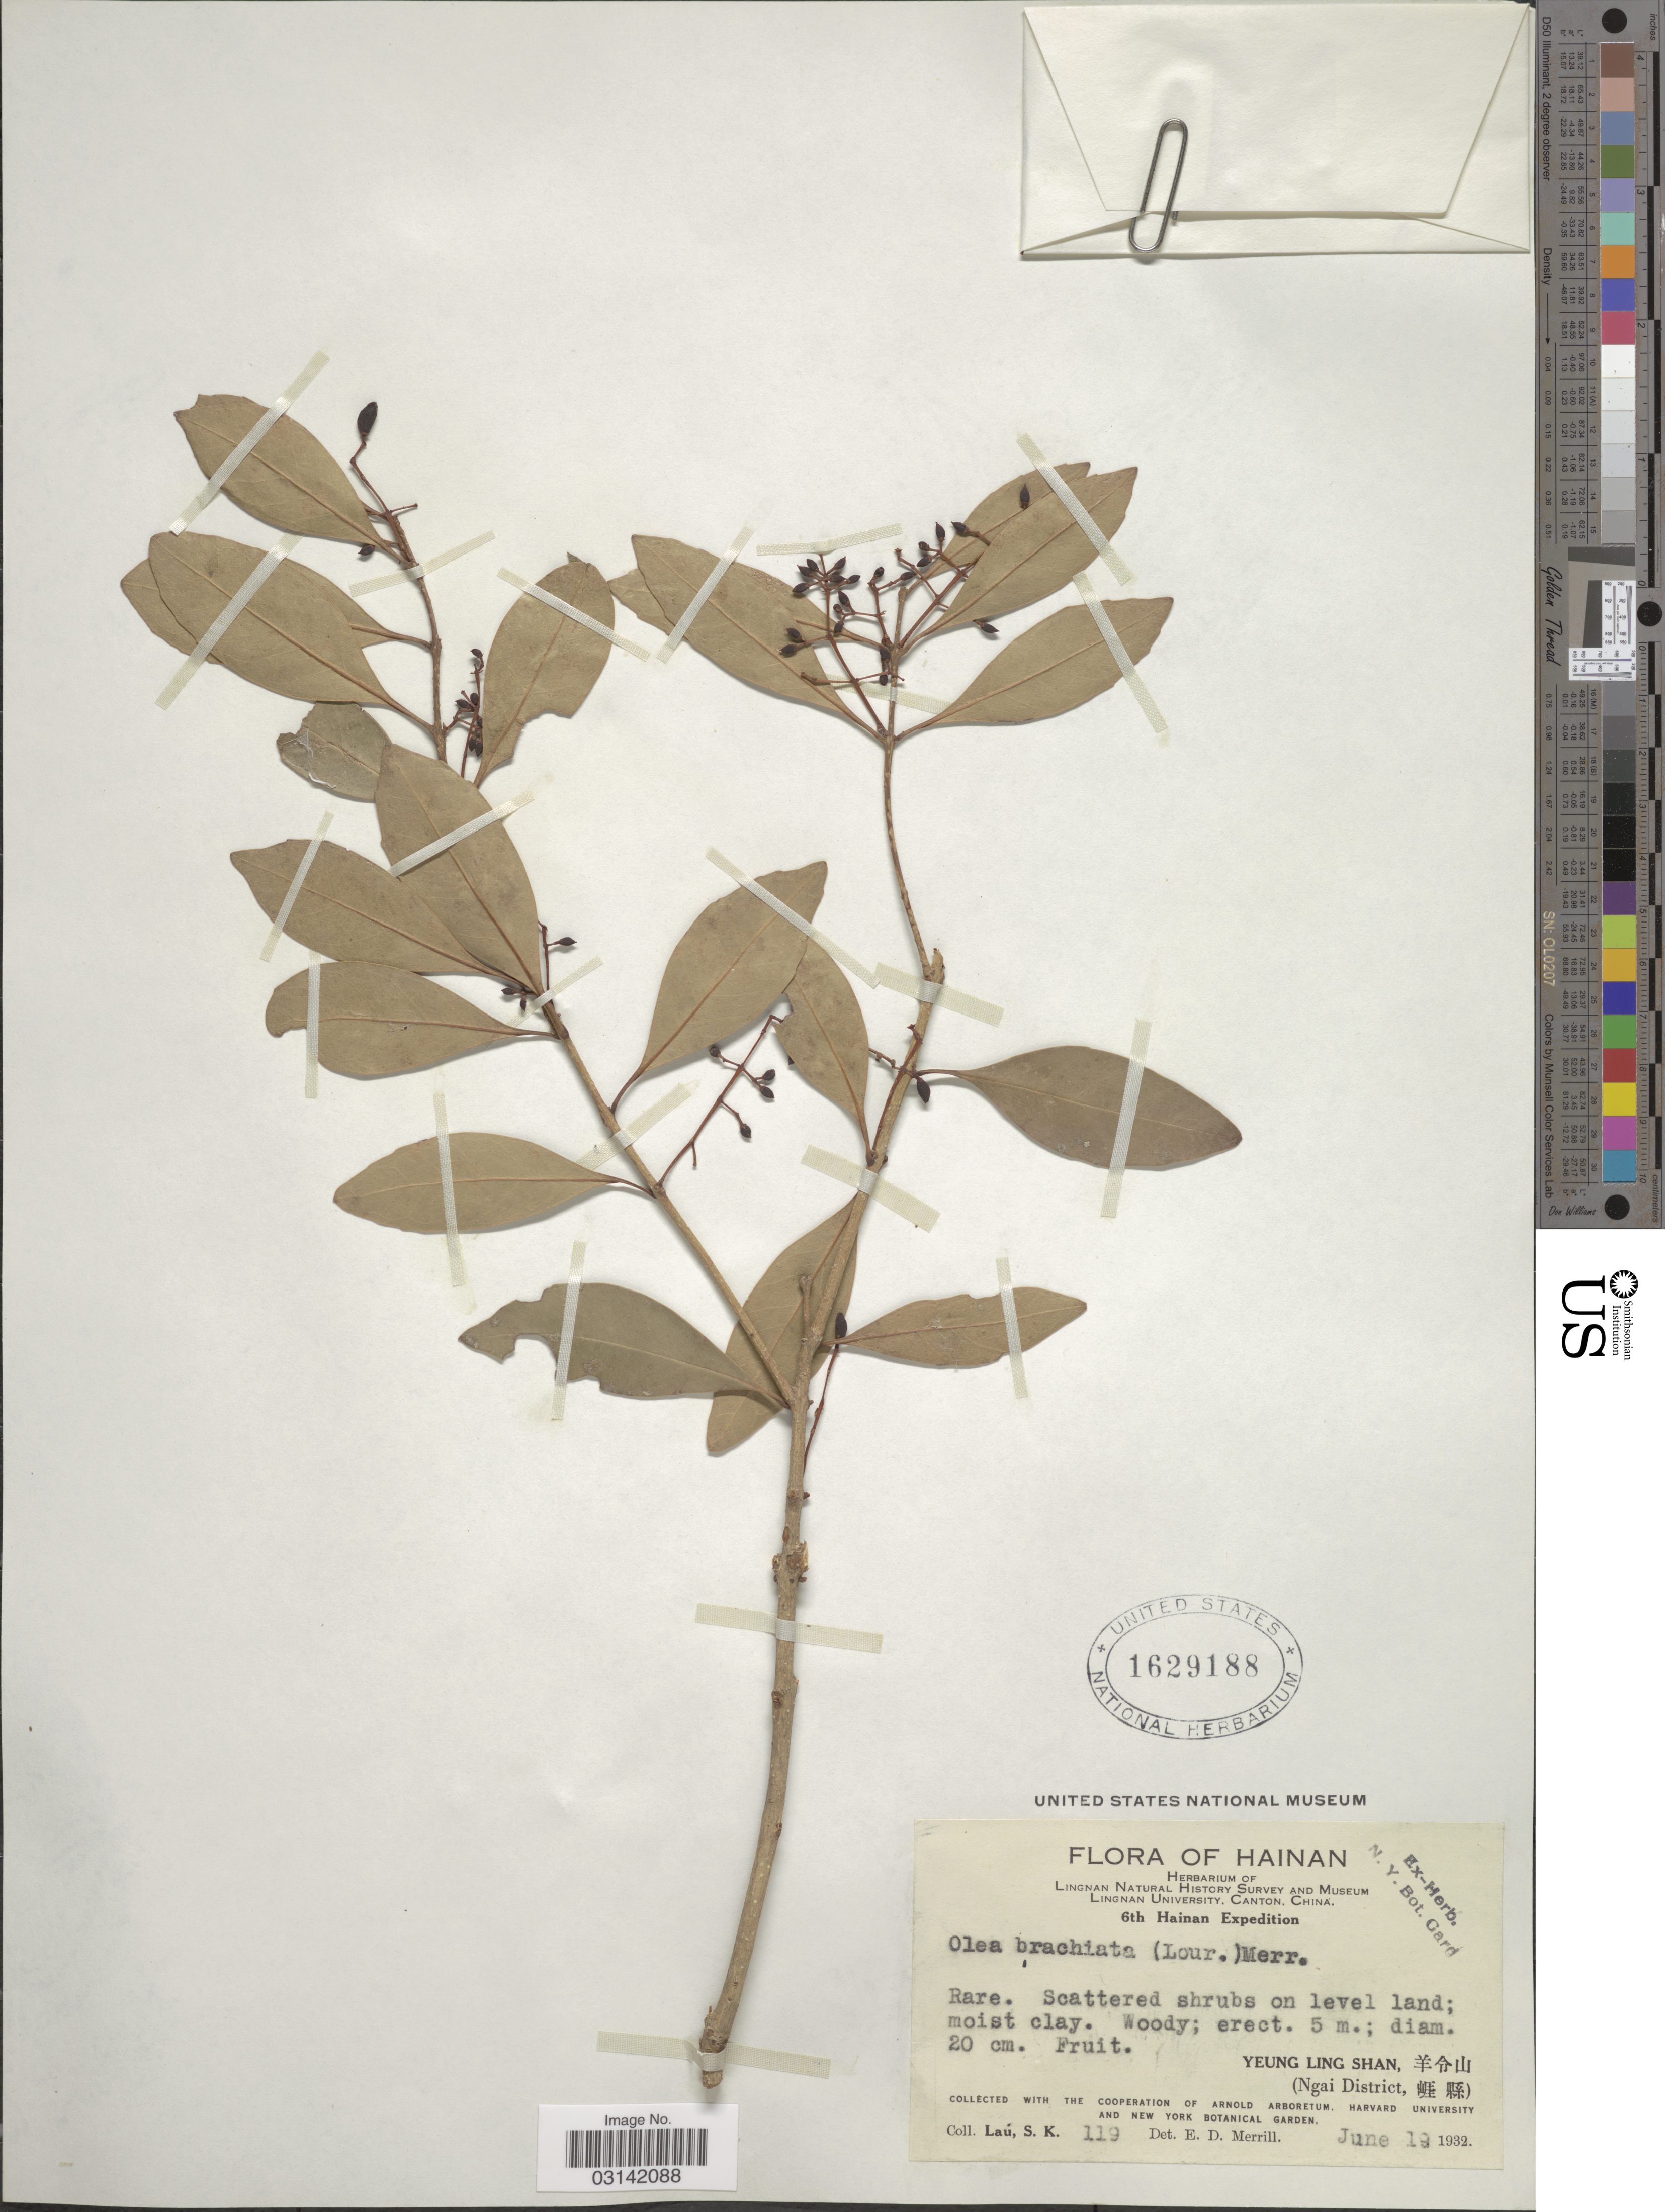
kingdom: Plantae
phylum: Tracheophyta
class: Magnoliopsida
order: Lamiales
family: Oleaceae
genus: Tetrapilus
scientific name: Tetrapilus brachiatus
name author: Lour.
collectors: S. K. Lau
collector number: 119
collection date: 1932-06-19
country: China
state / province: Hainan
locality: Yeung Ling Shan (Ngai District).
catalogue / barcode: US 1629188